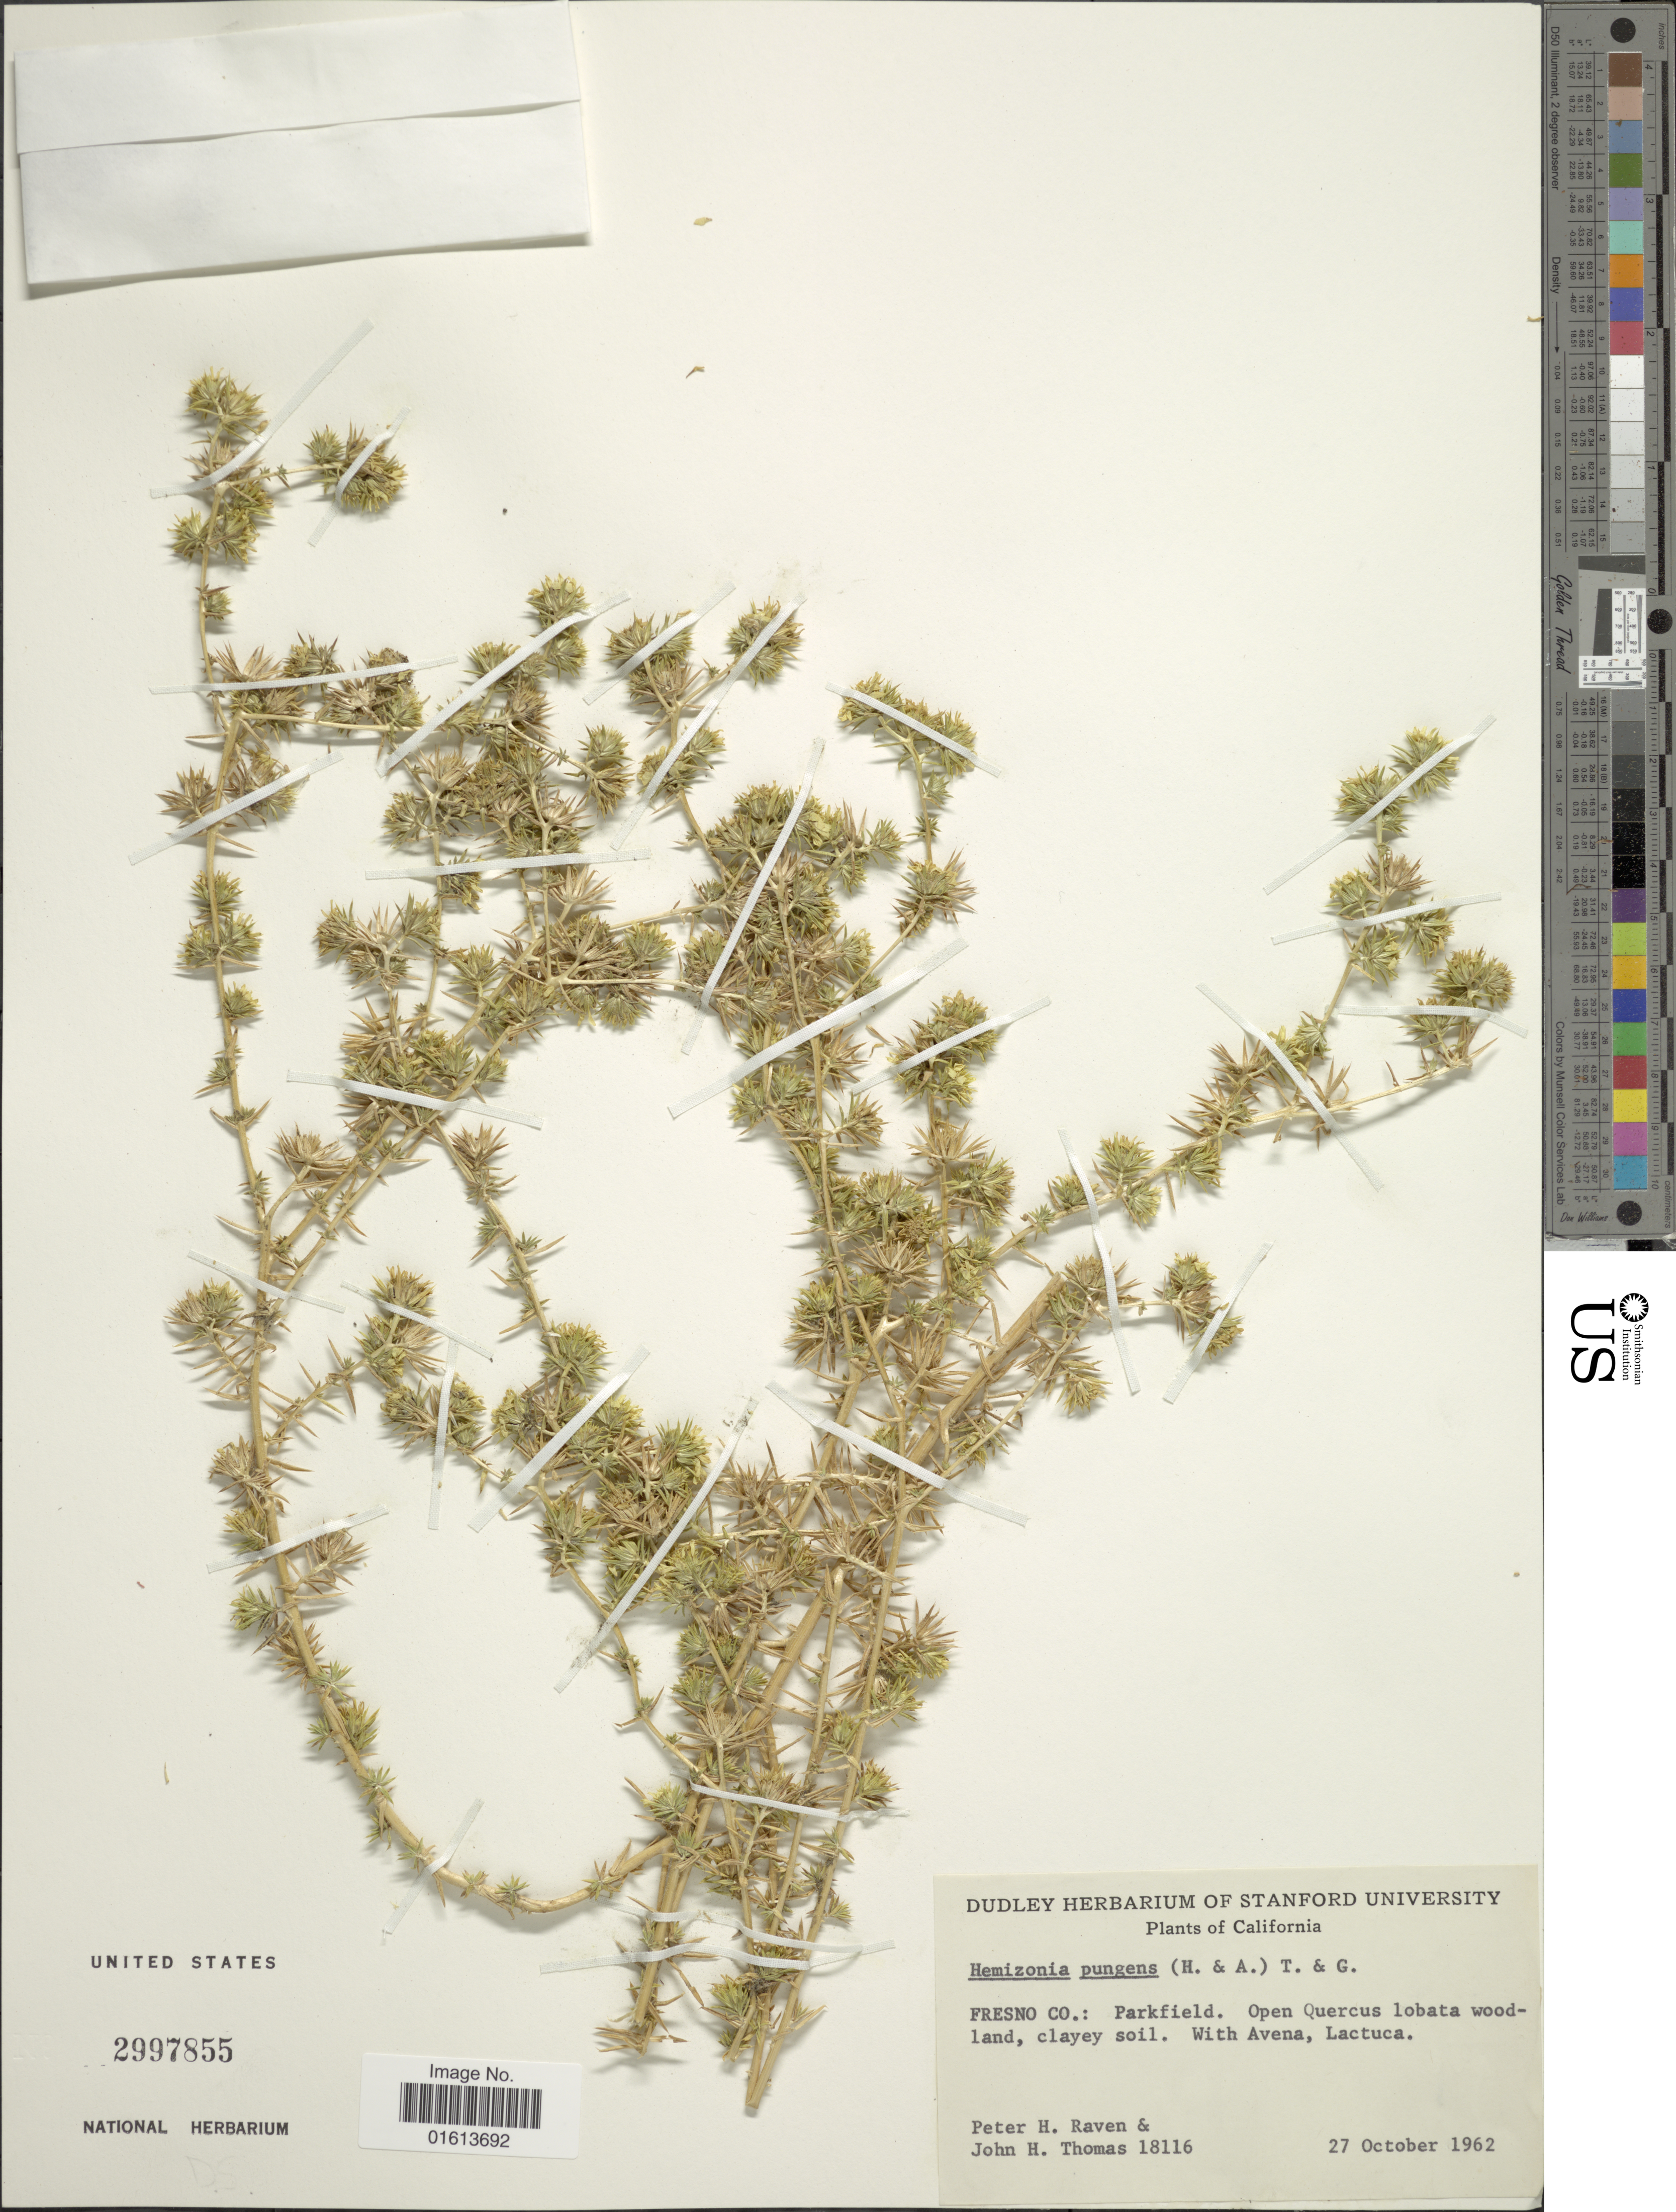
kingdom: Plantae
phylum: Tracheophyta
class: Magnoliopsida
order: Asterales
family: Asteraceae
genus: Centromadia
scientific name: Centromadia pungens subsp. pungens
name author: Hook. & Arn.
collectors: P. Raven & J. H. Thomas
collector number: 18116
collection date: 1962-10-27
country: United States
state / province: California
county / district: Fresno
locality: California. Fresno Co.: Parkfield.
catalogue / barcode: US 2997855